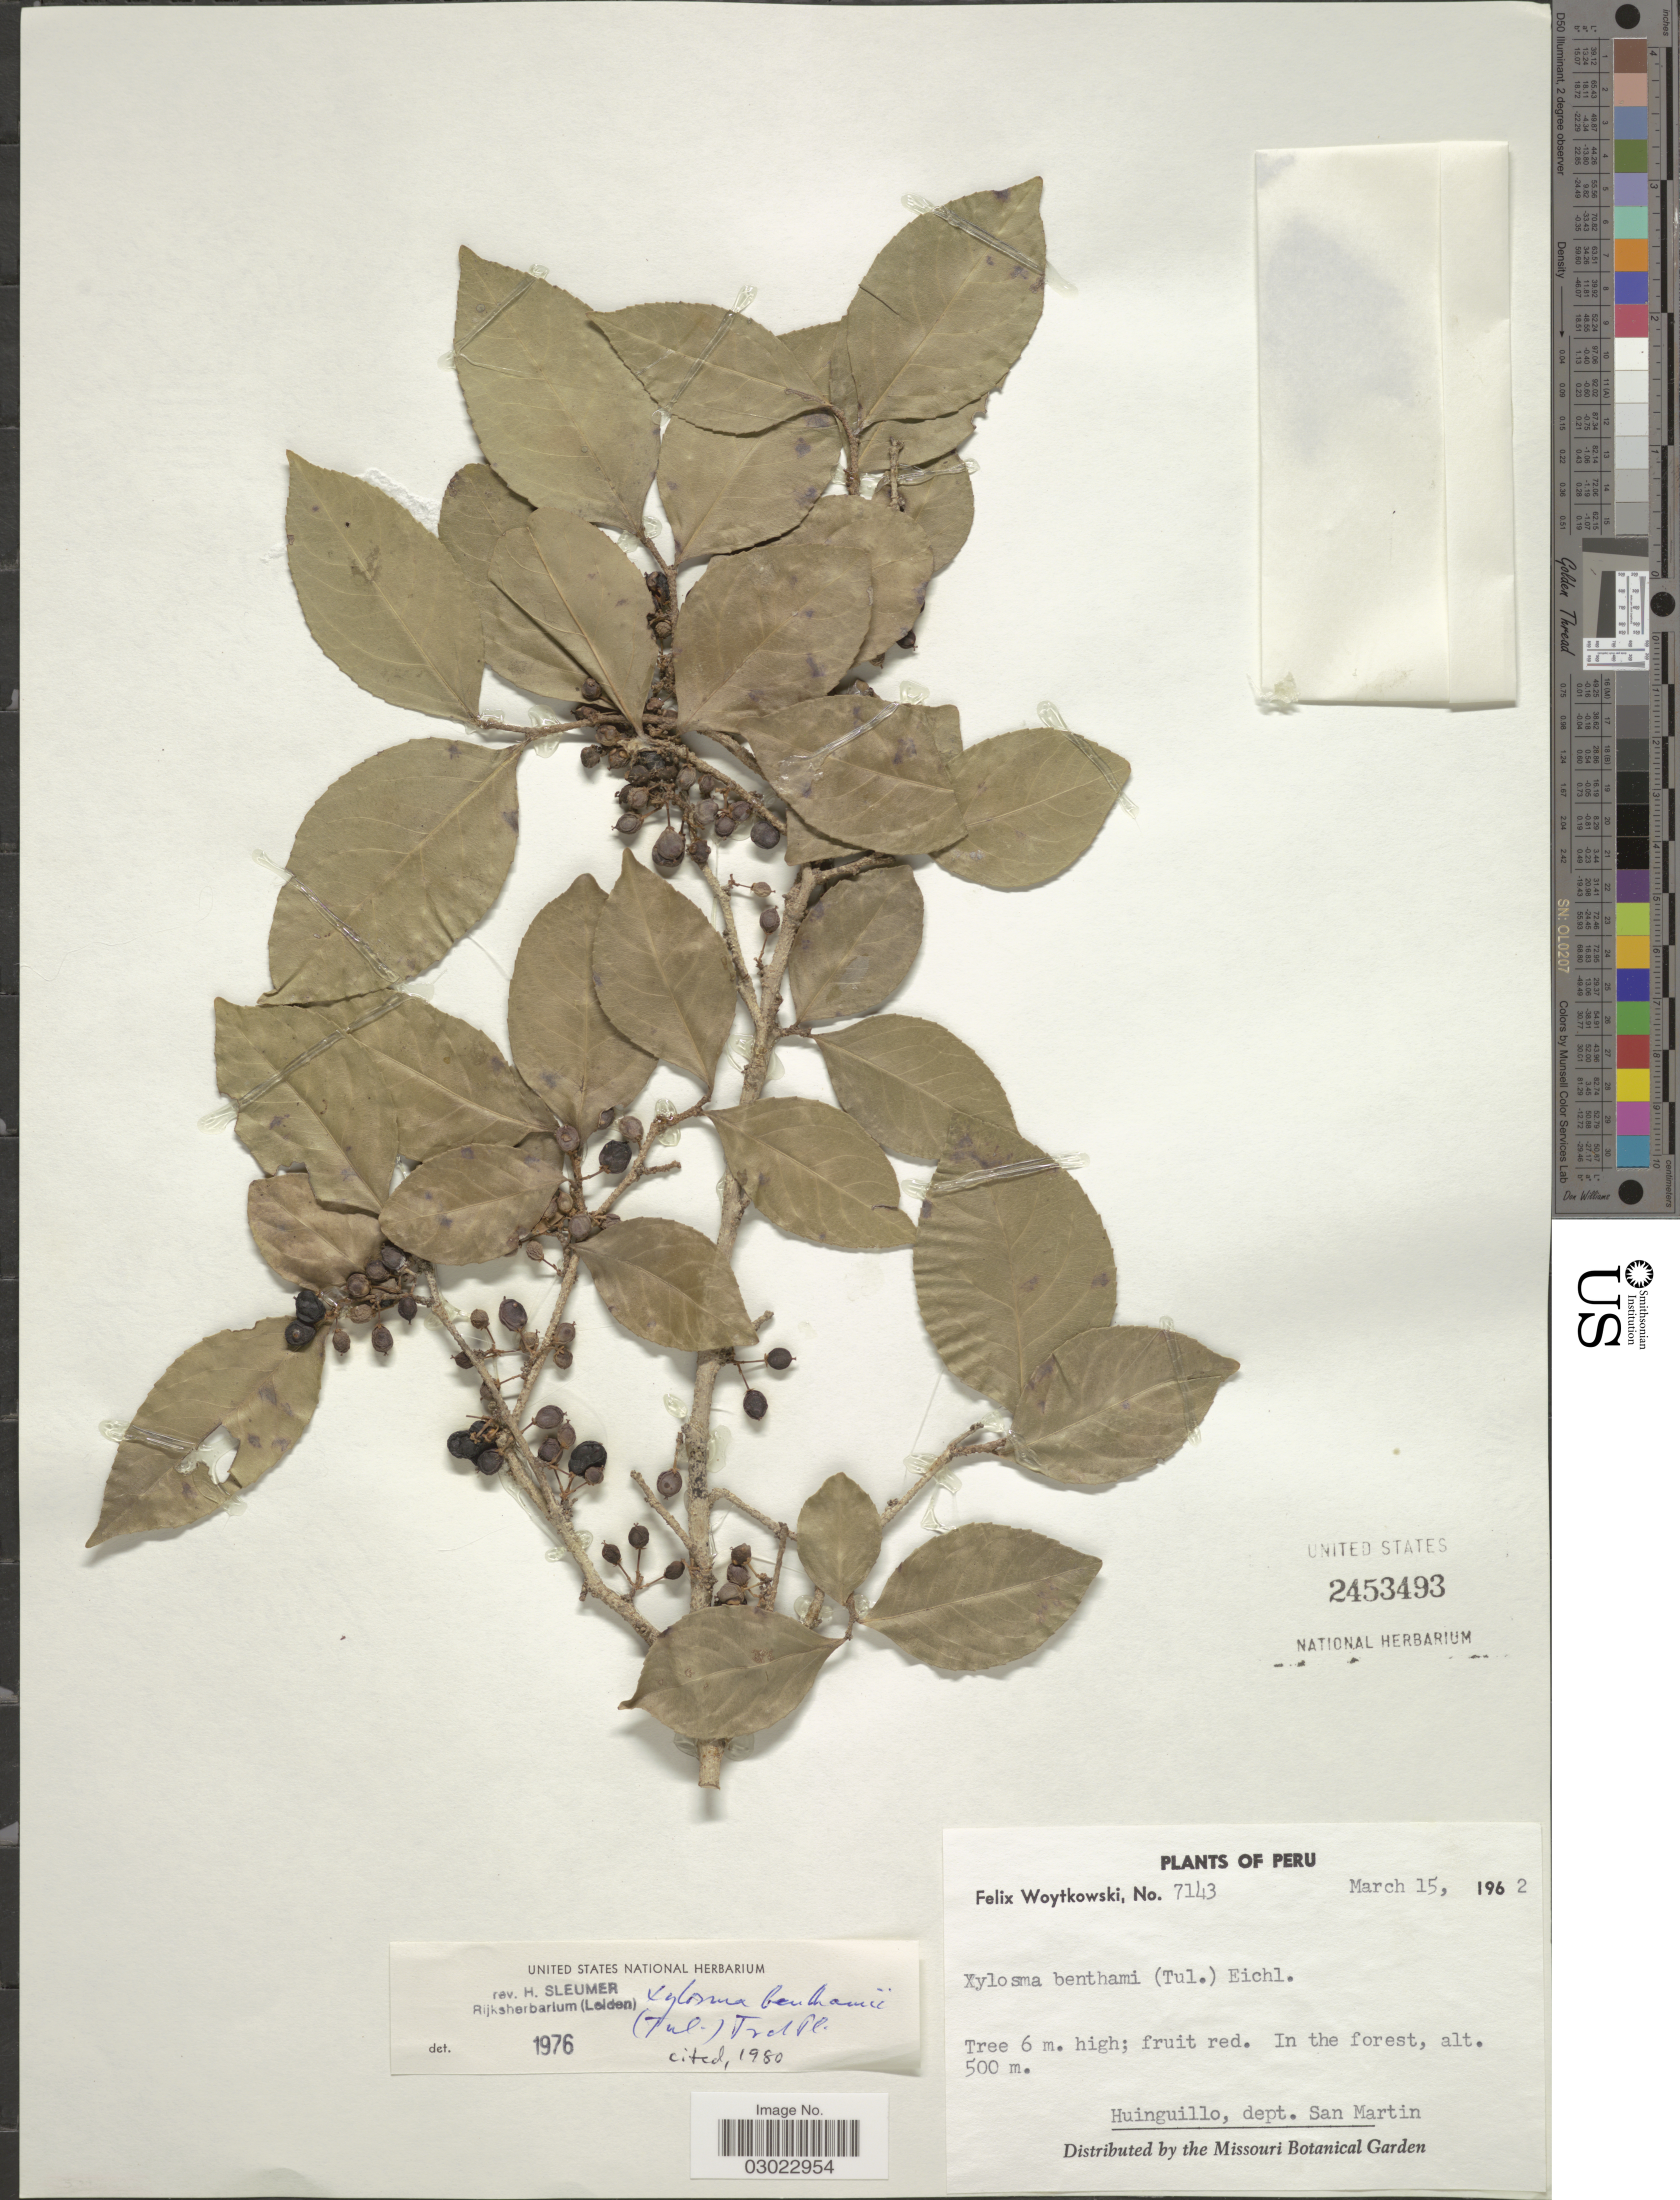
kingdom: Plantae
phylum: Tracheophyta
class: Magnoliopsida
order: Malpighiales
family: Salicaceae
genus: Xylosma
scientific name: Xylosma benthamii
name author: (Tul.) Triana & Planch.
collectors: F. Woytkowski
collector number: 7143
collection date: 1962-03-15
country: Peru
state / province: San Martín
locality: Huinguillo, dept. San Martin.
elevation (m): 500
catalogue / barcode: US 2453493